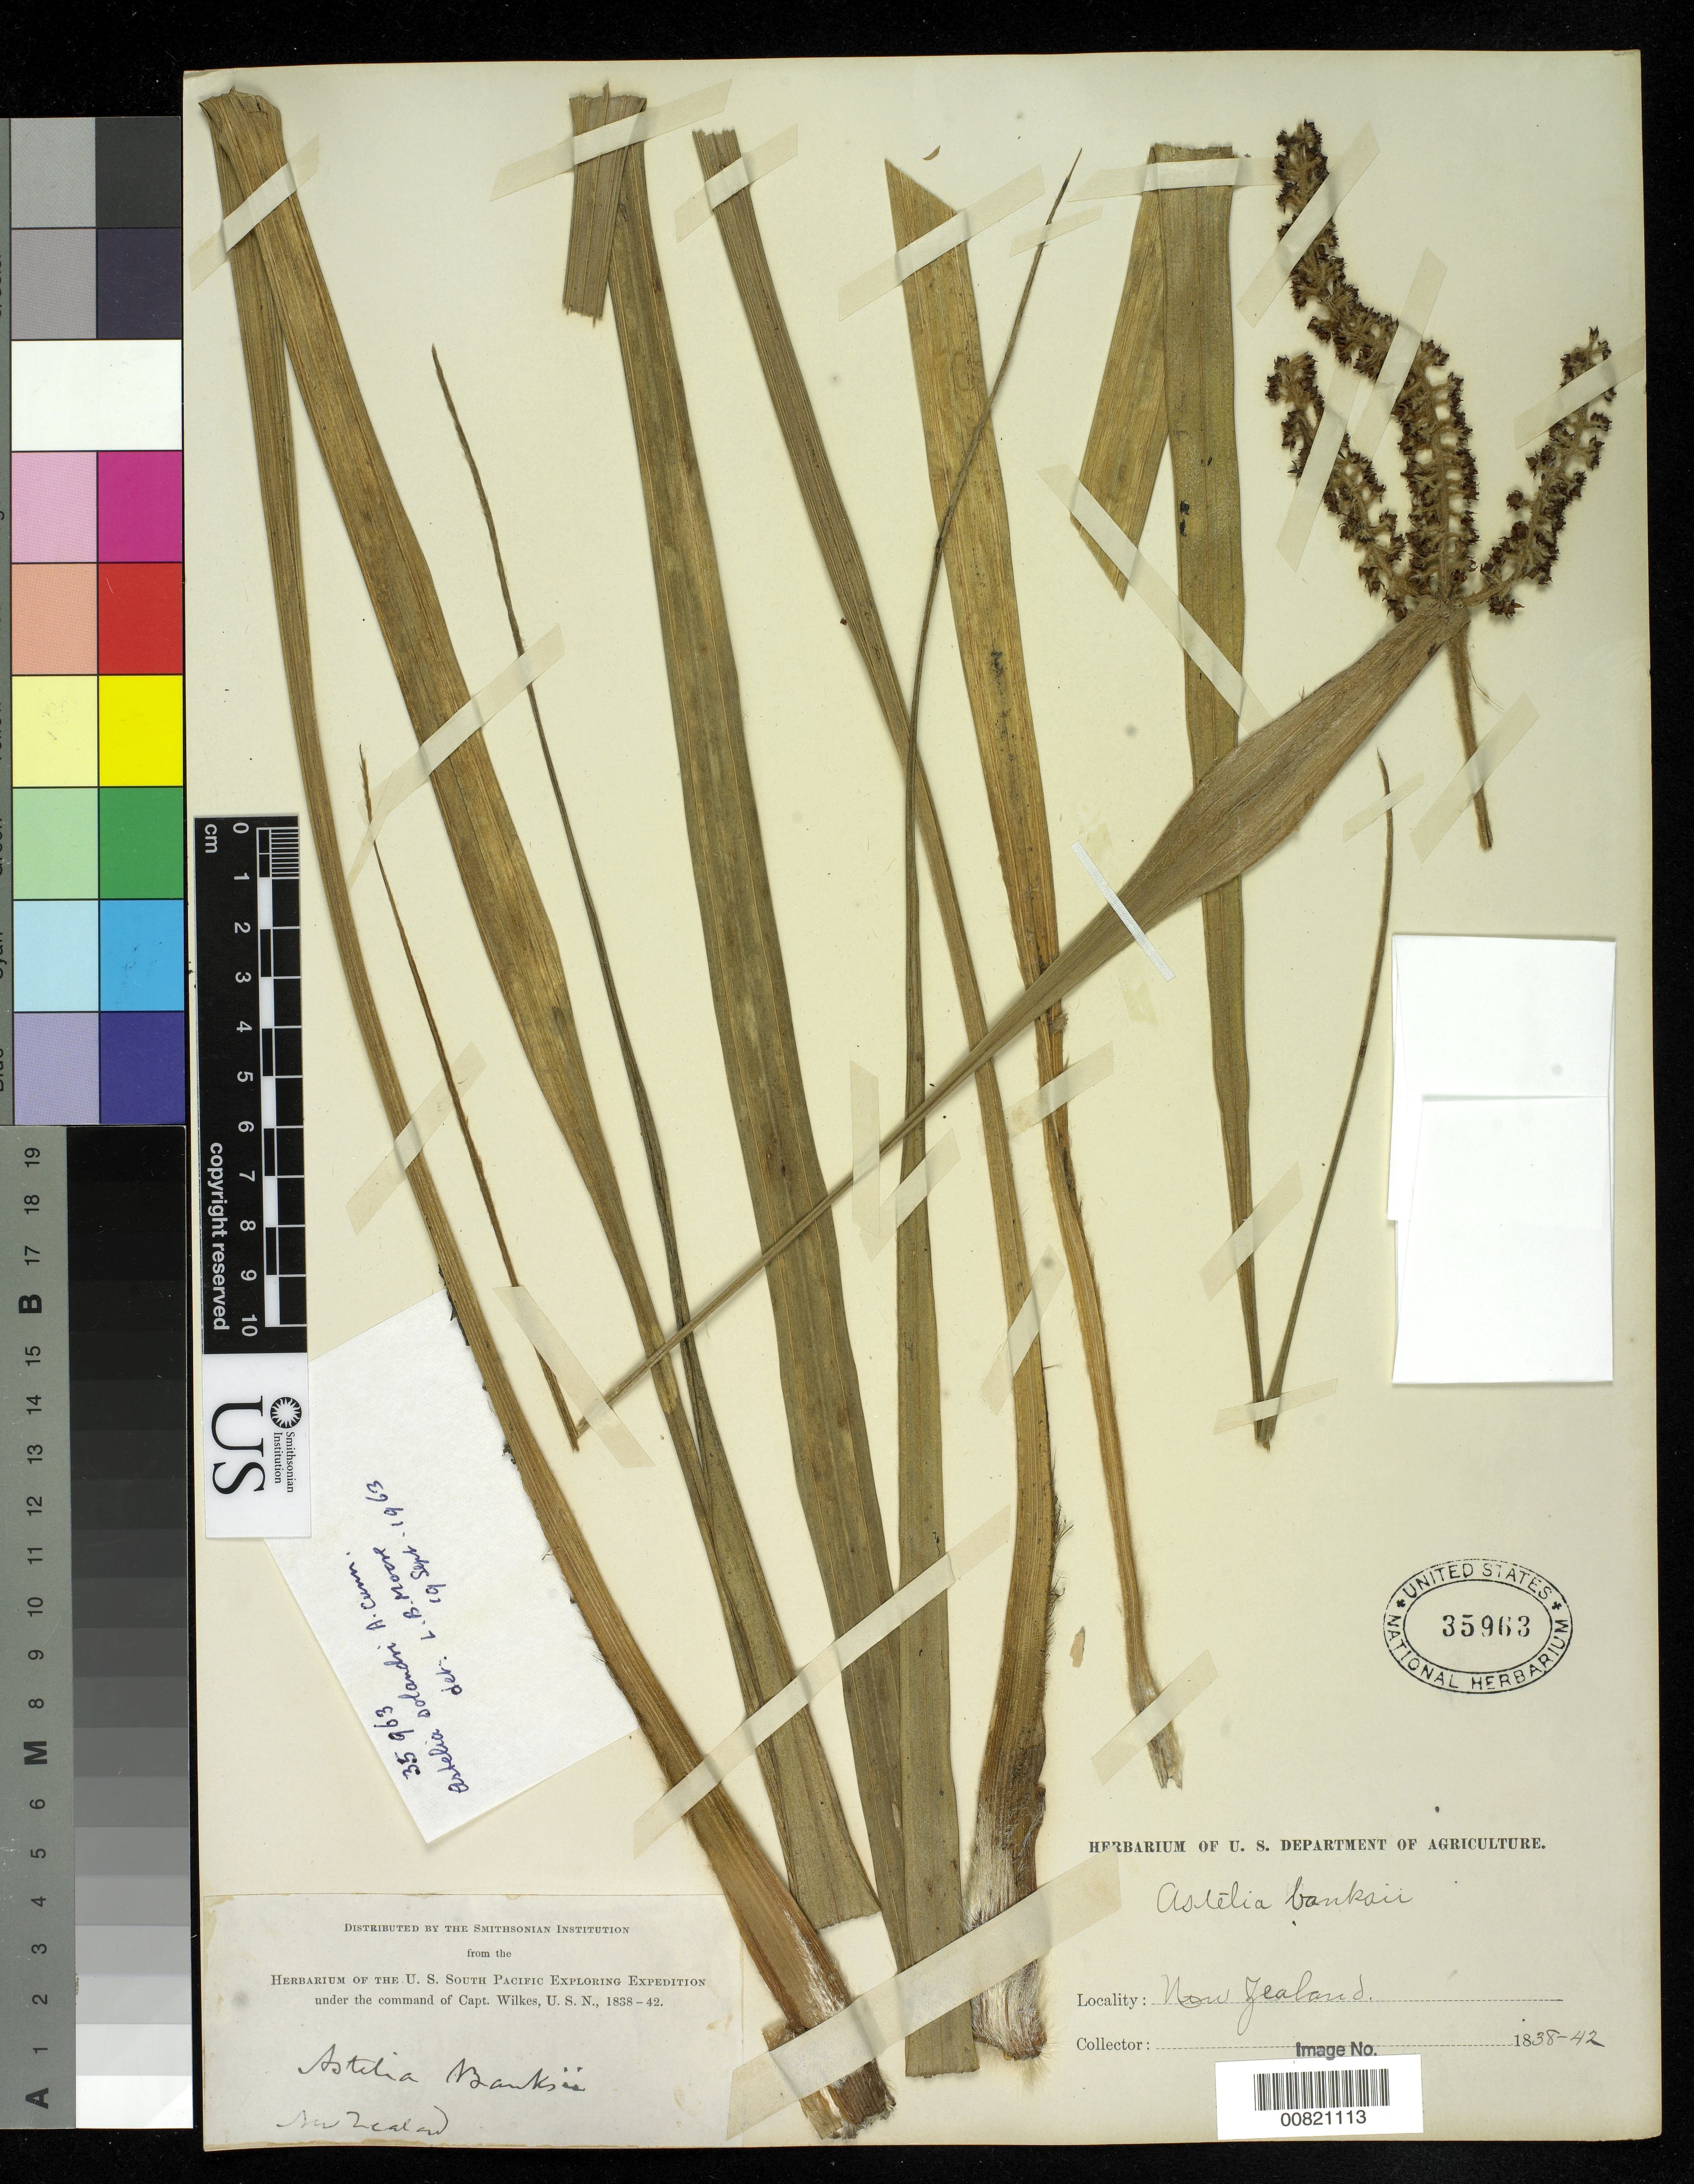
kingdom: Plantae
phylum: Tracheophyta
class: Liliopsida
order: Asparagales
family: Asteliaceae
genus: Astelia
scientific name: Astelia banksii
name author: A. Cunn.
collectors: Wilkes Explor. Exped.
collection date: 1838/1842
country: New Zealand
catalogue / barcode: US 35963